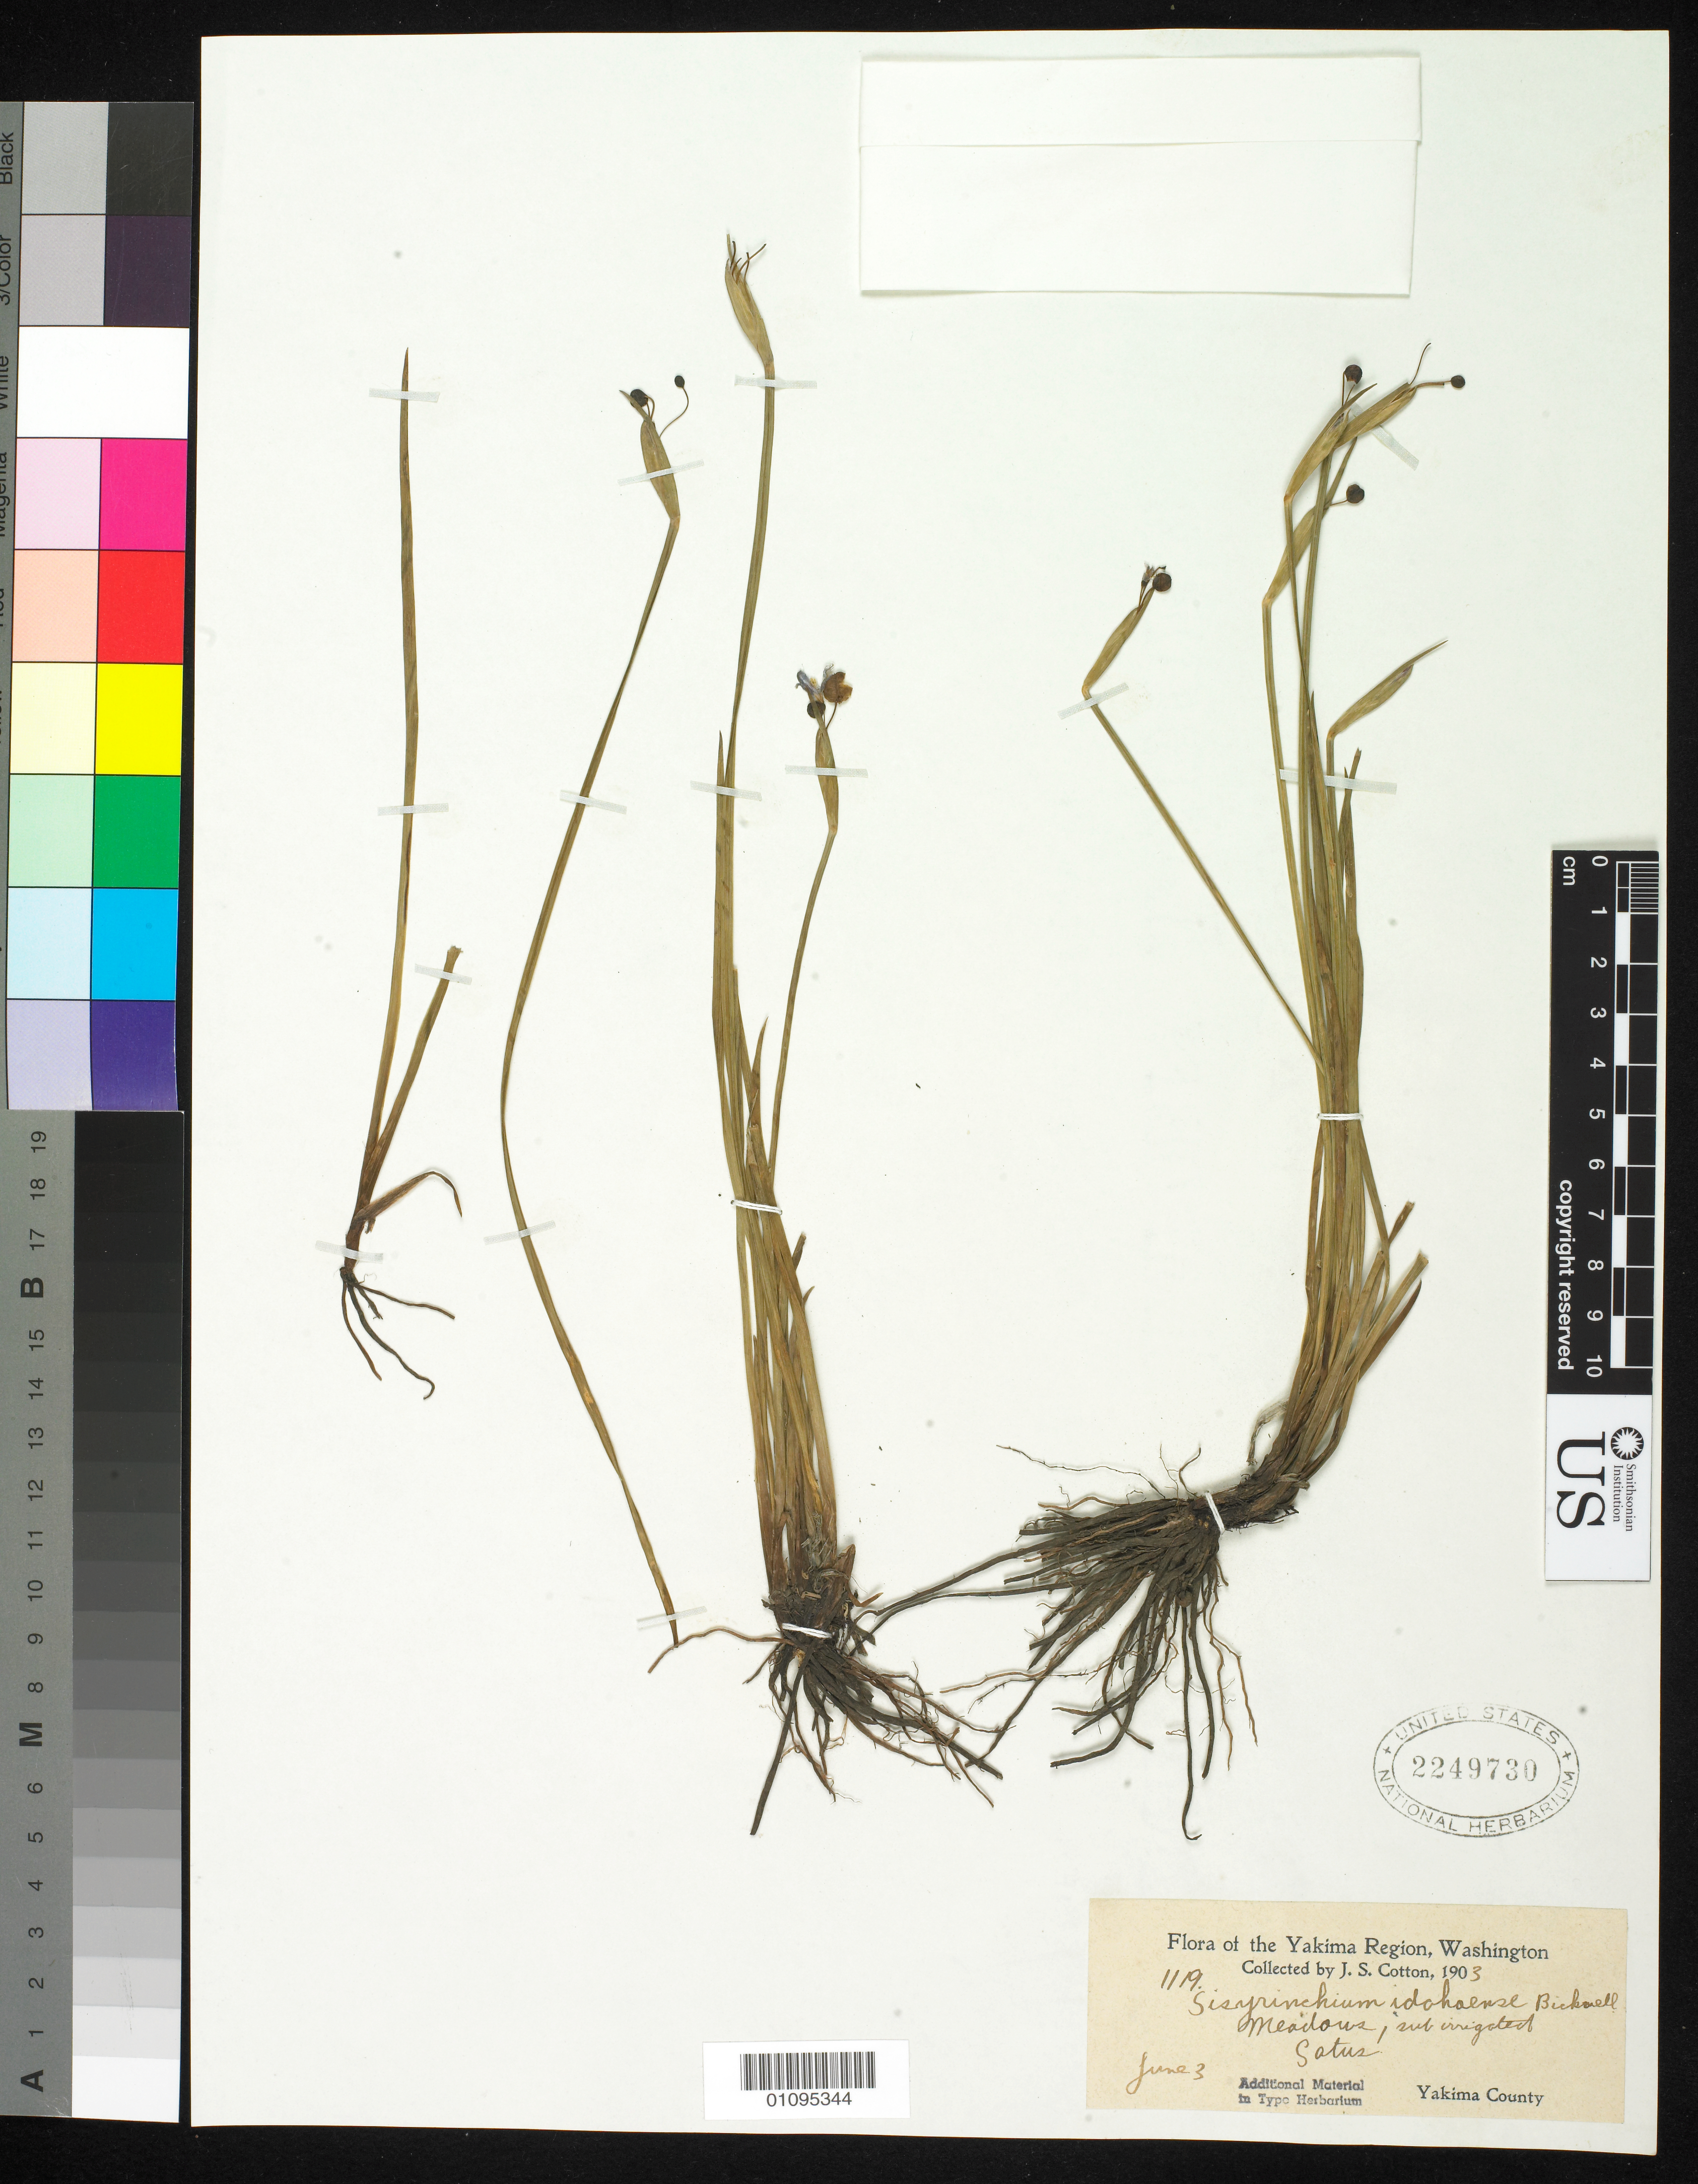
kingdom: Plantae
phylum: Tracheophyta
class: Liliopsida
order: Asparagales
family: Iridaceae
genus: Sisyrinchium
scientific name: Sisyrinchium idahoense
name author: E.P. Bicknell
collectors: J. S. Cotton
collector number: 1119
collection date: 1903-06-03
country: United States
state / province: Washington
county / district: Yakima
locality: Satus, Yakima Region.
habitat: Meadows, sub-integrated.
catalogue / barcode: US 2249730